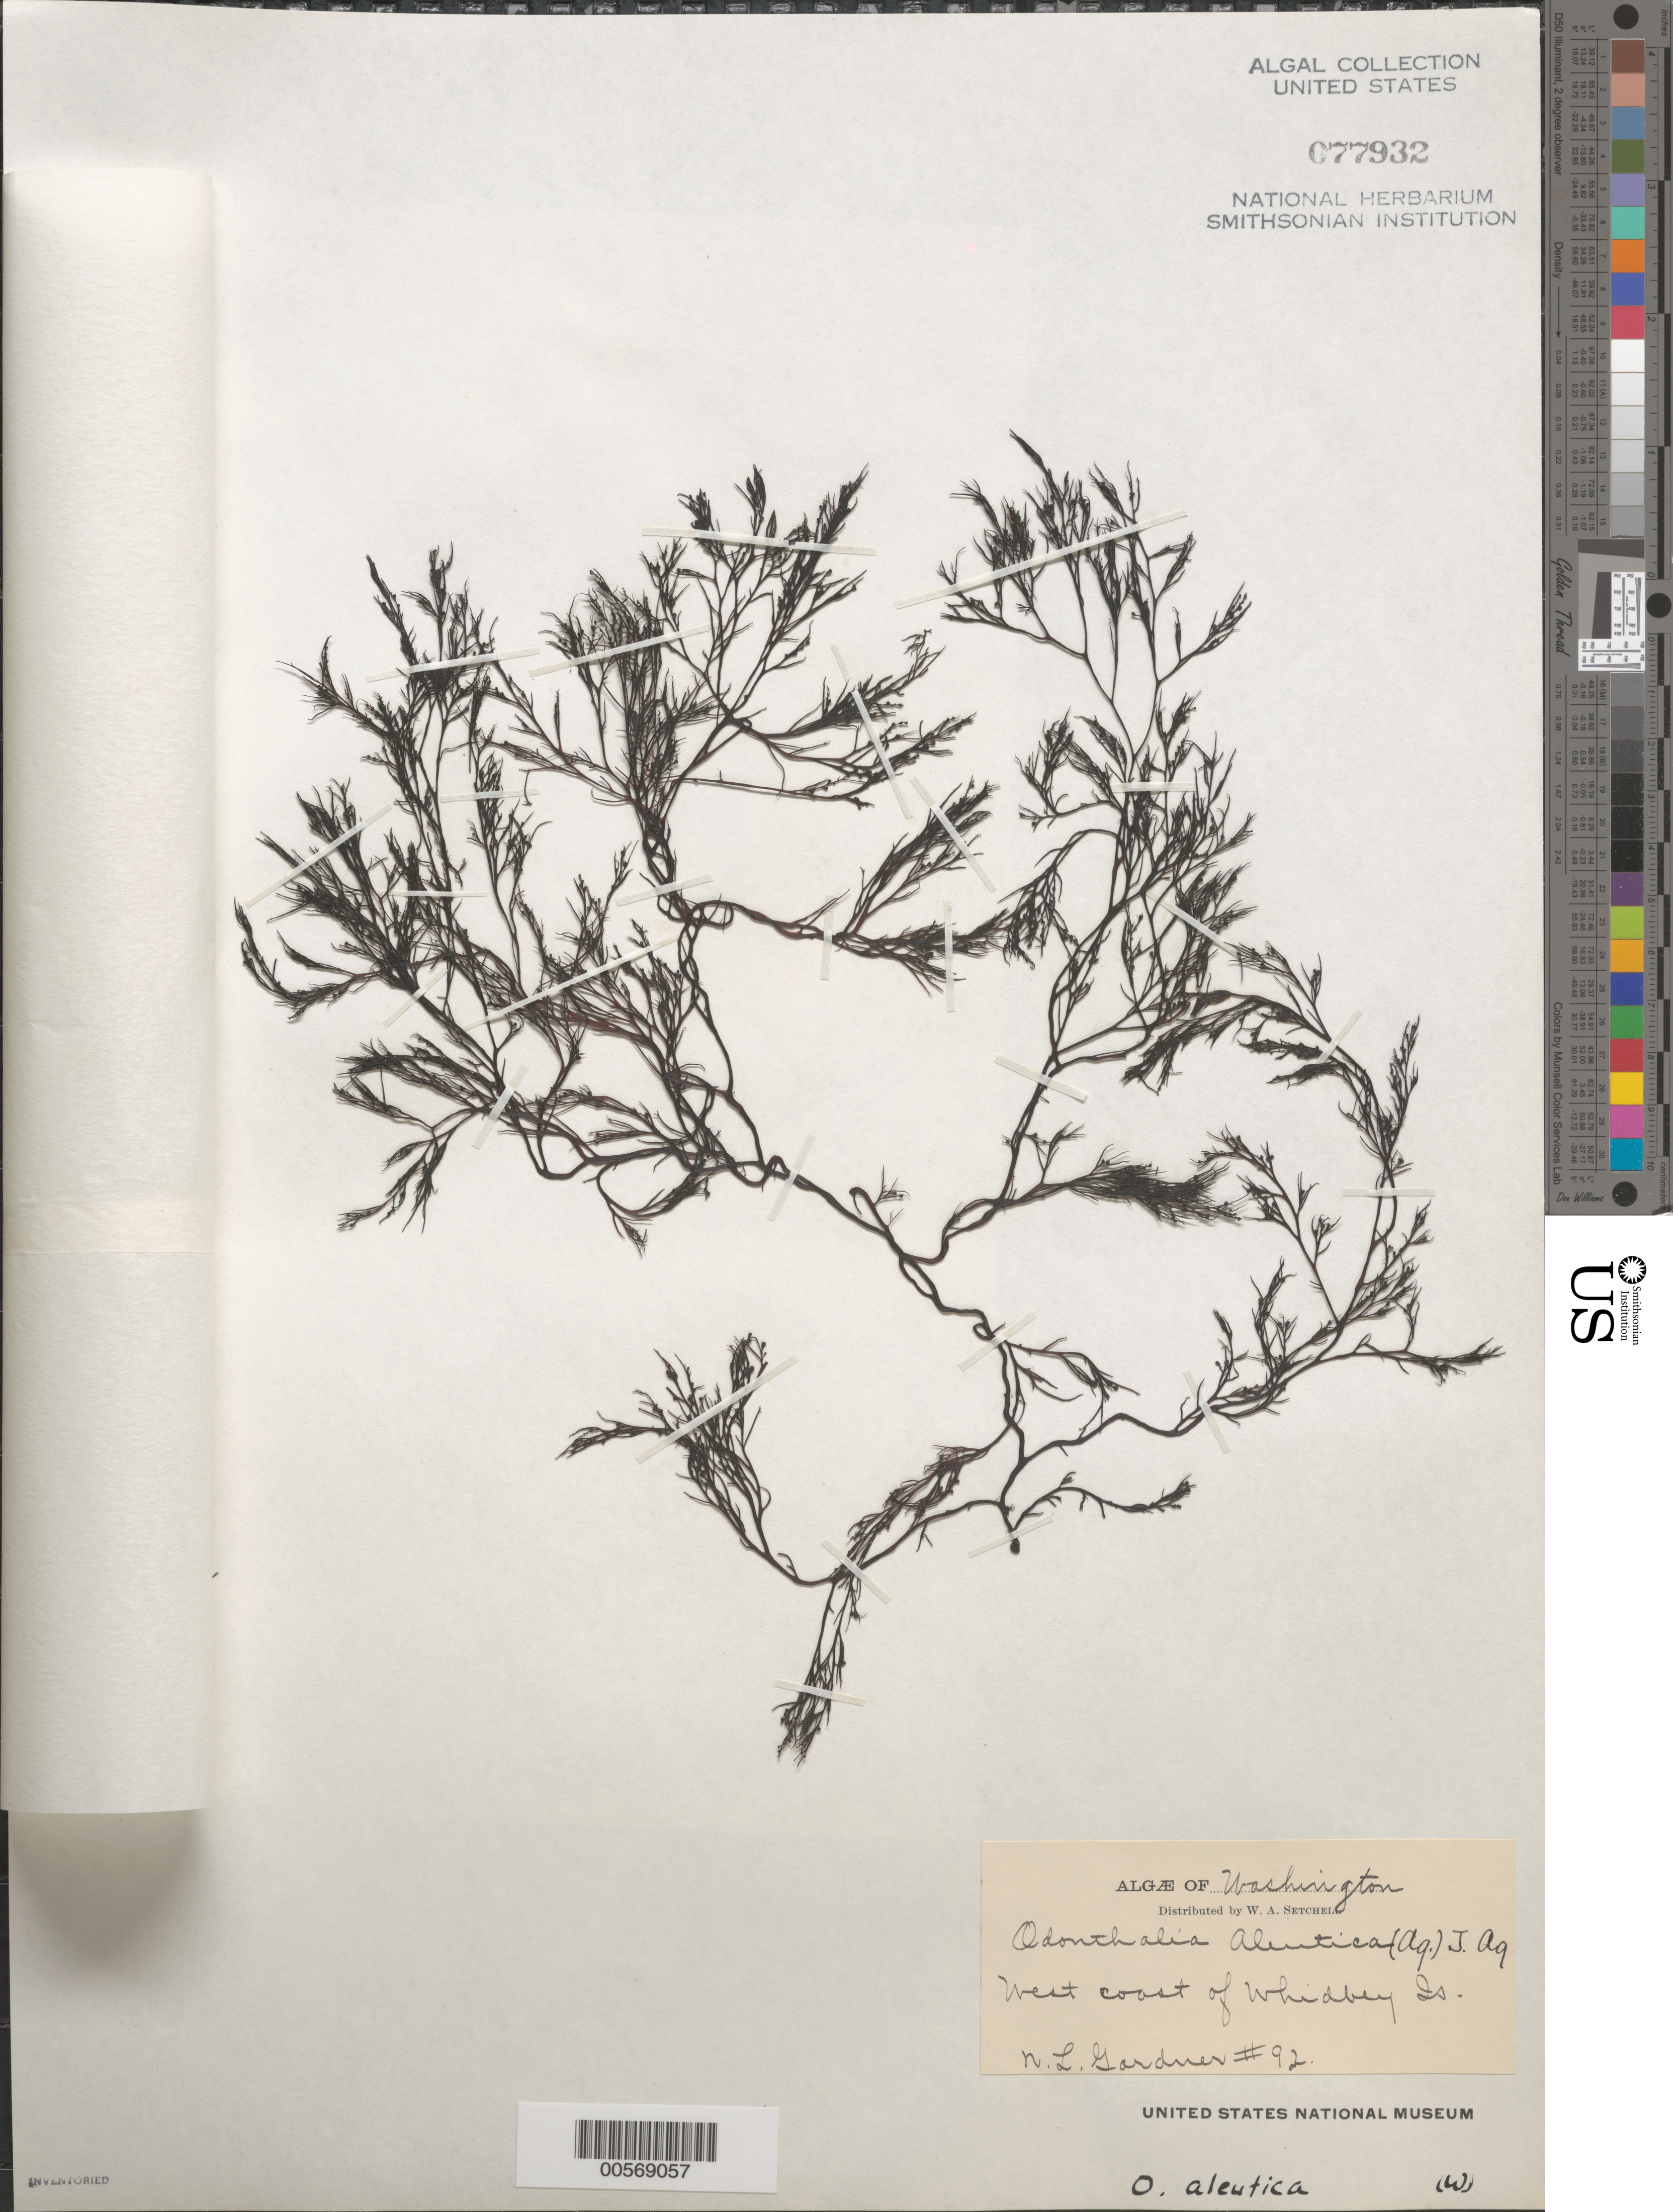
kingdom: Plantae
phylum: Rhodophyta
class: Florideophyceae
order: Ceramiales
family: Rhodomelaceae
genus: Odonthalia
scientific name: Odonthalia floccosa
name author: (Esper) Falkenb.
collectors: N. Gardner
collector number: NLG 92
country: United States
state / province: Washington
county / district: Island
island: Whidbey,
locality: West coast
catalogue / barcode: US 77932